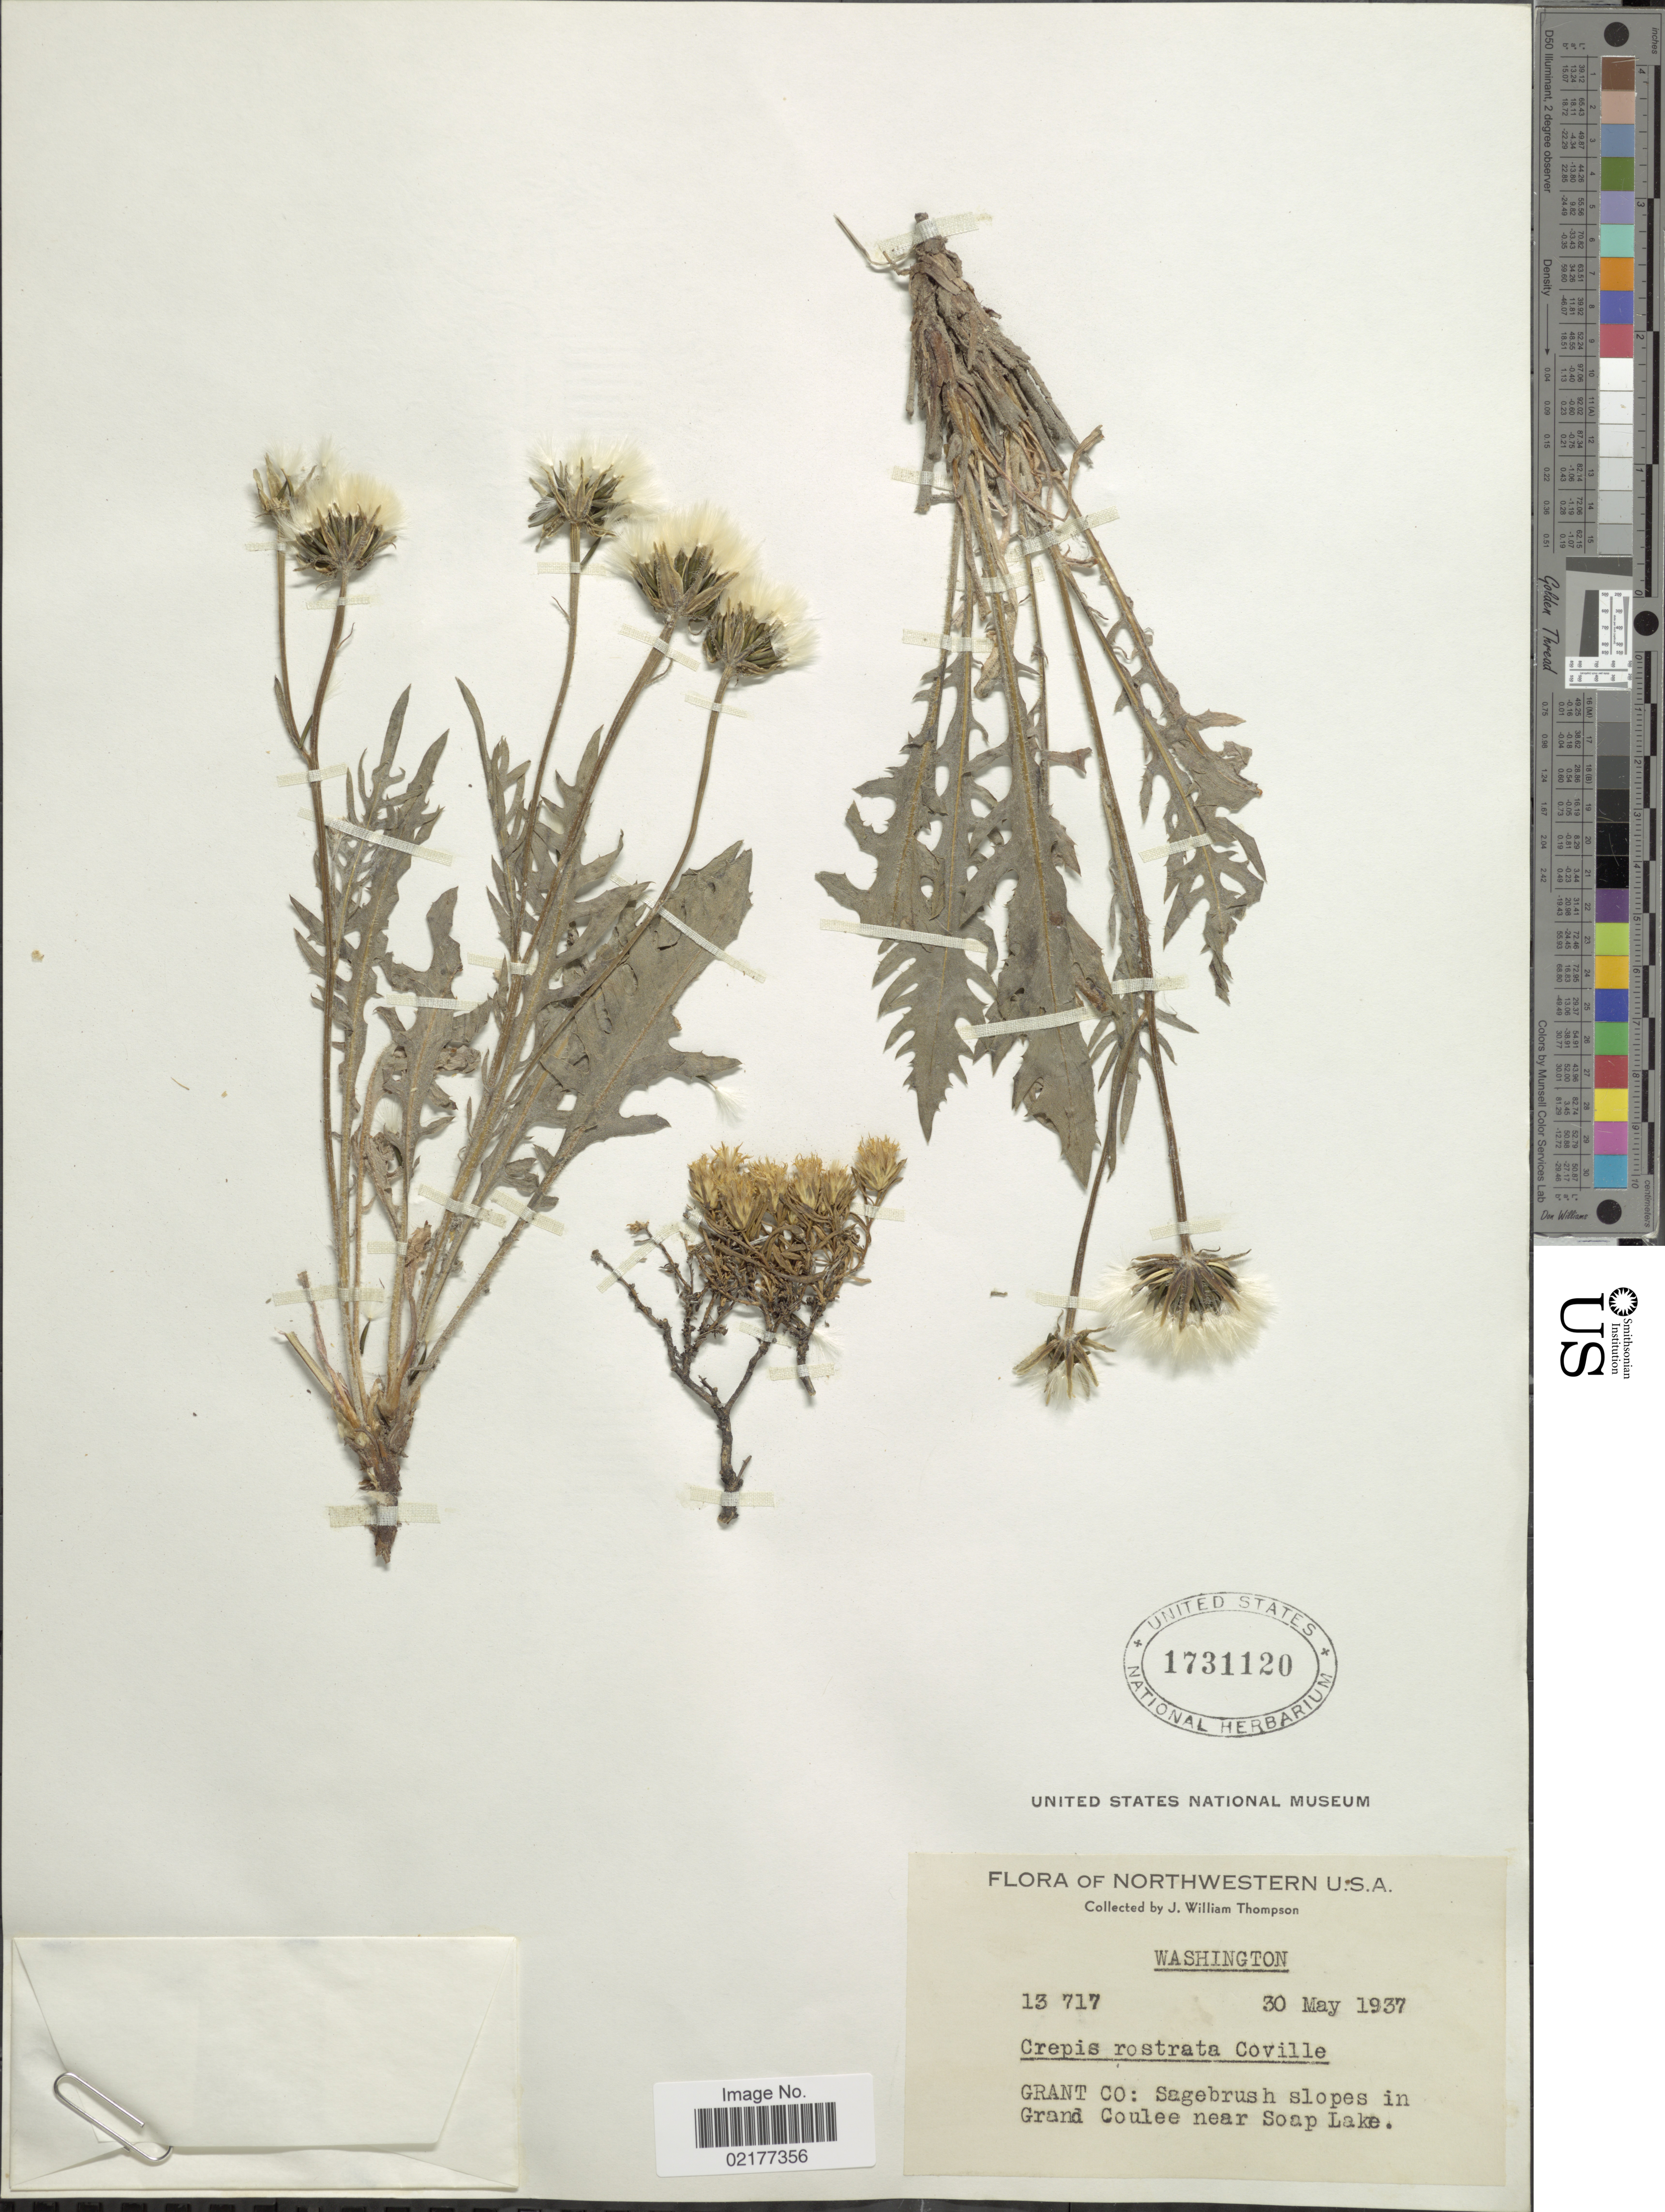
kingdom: Plantae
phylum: Tracheophyta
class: Magnoliopsida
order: Asterales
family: Asteraceae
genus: Crepis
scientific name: Crepis modocensis subsp. rostrata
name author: (Coville) Babc. & Stebbins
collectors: J. W. Thompson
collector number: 13717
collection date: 1937-05-30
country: United States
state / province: Washington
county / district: Grant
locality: Grant Co: Sagebrush slopes in Grand Coulee near Soap Lake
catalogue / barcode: US 1731120